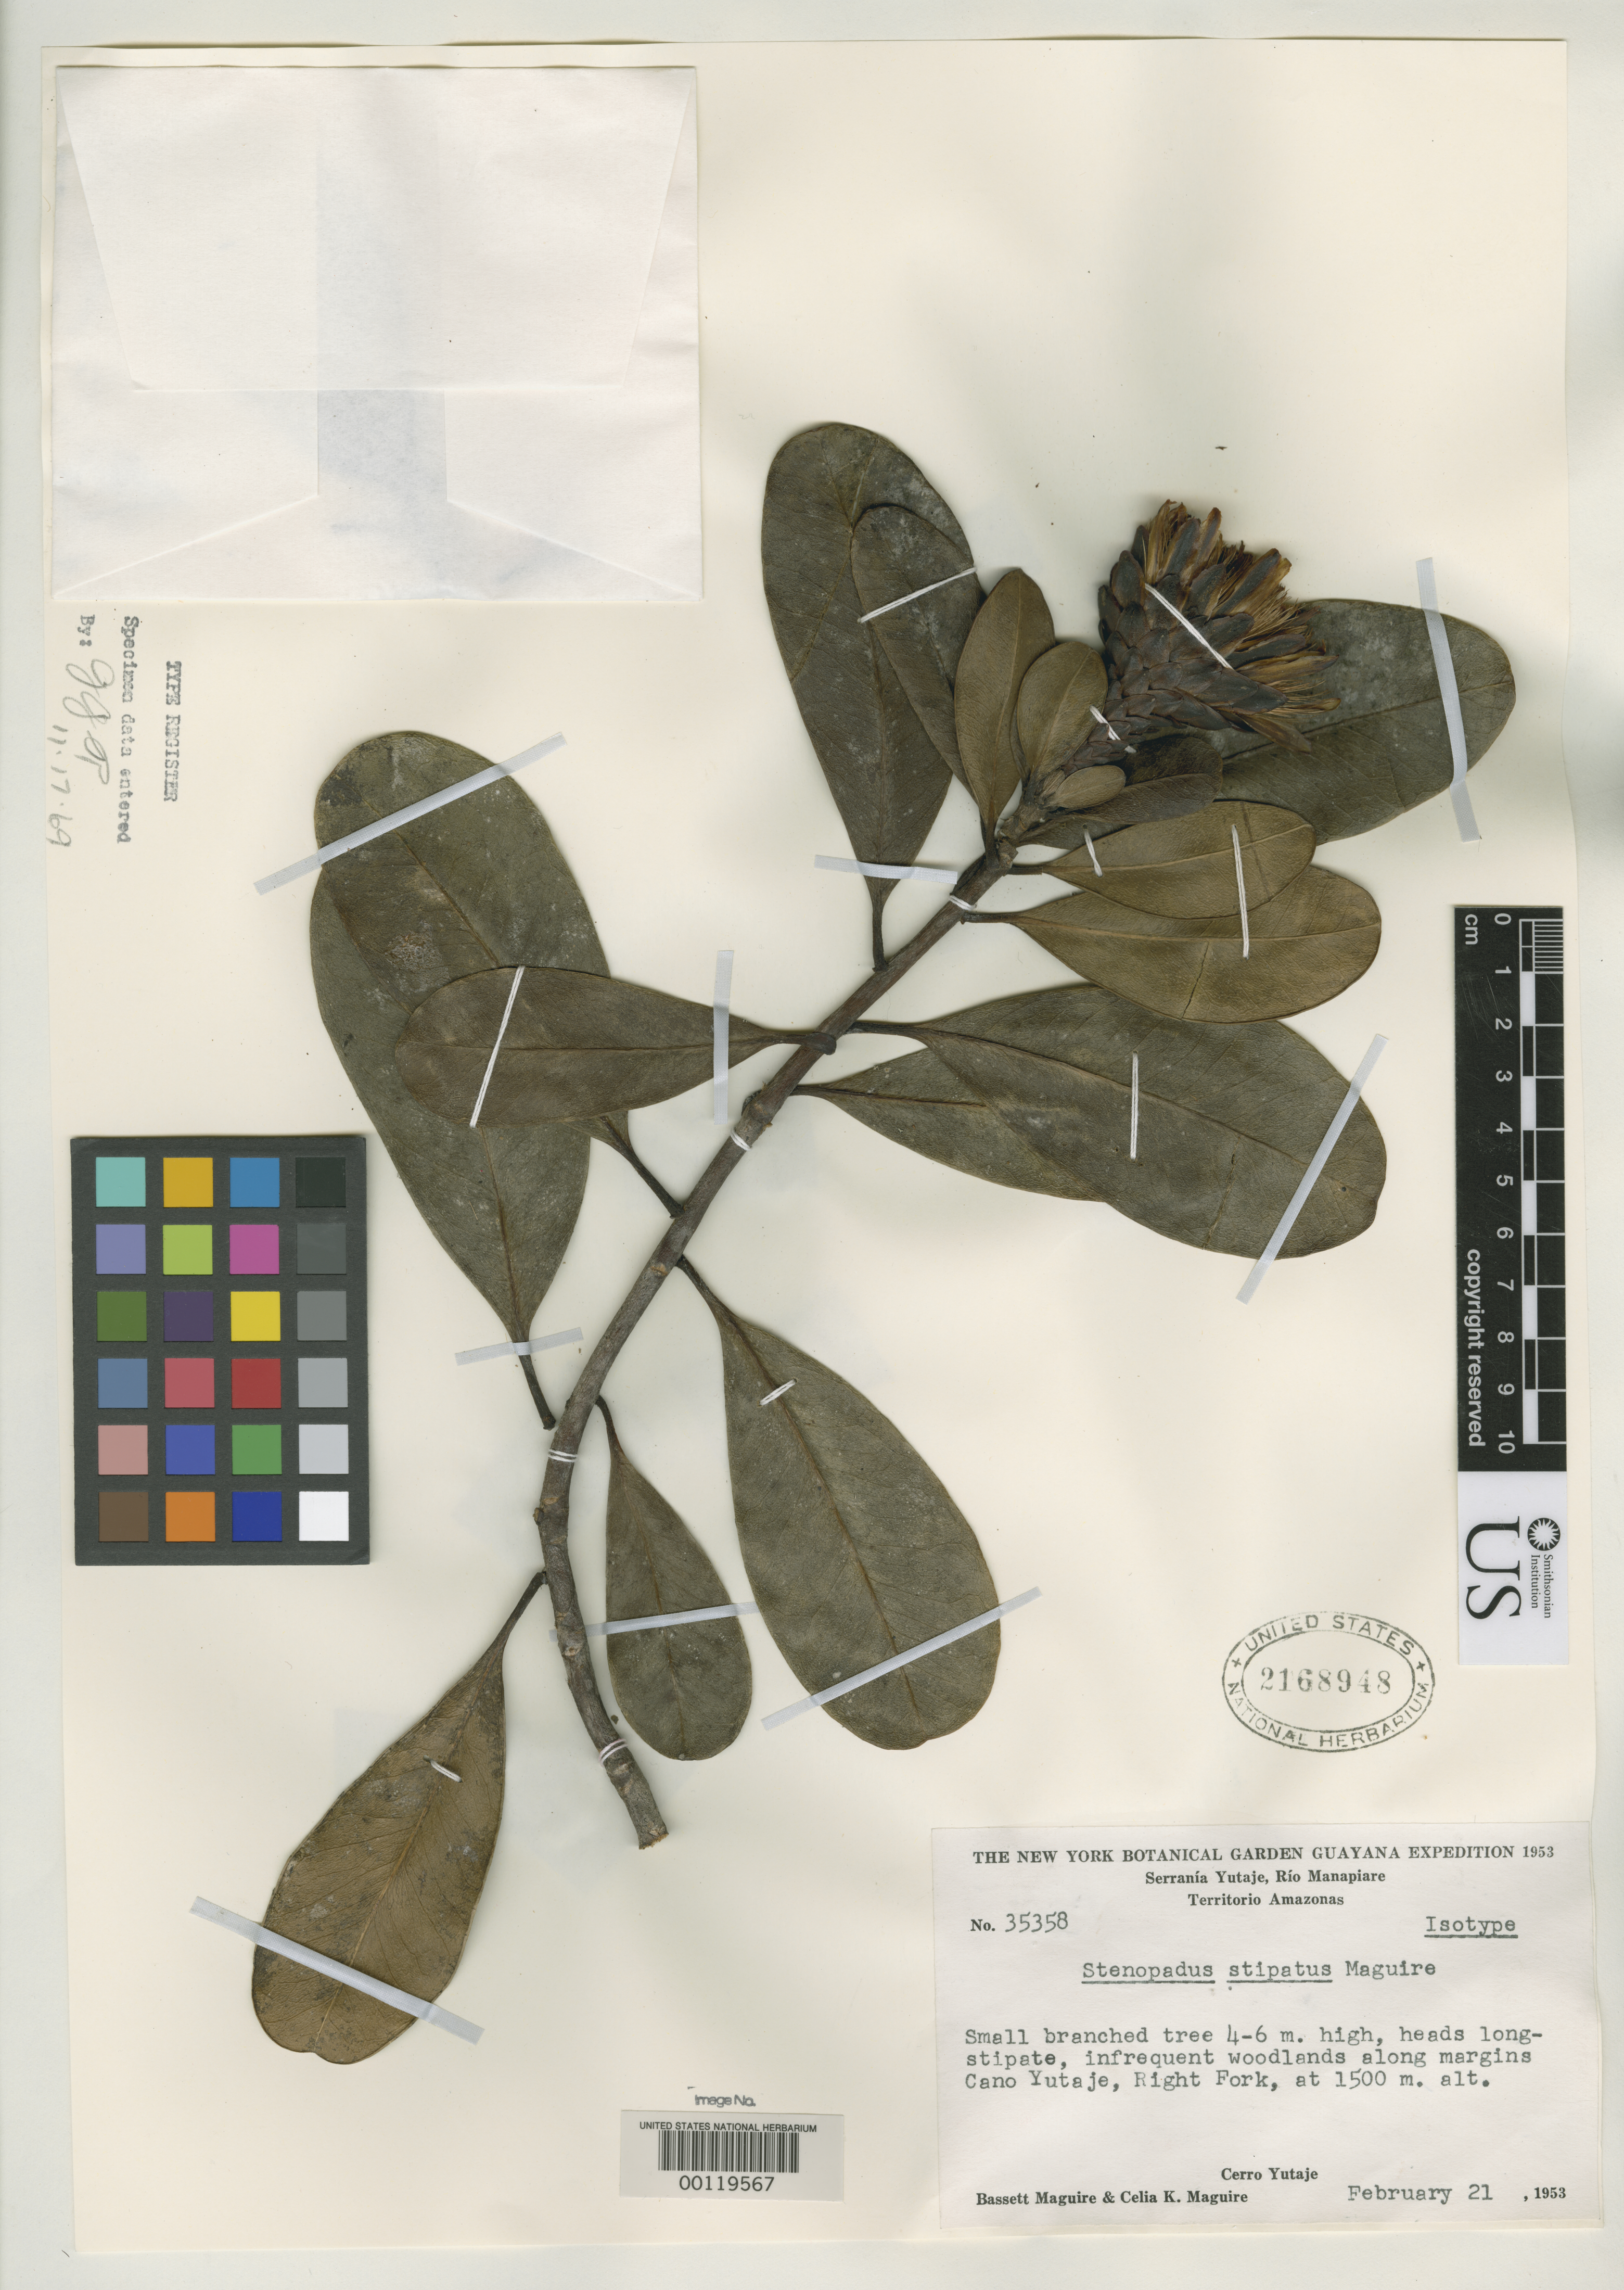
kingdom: Plantae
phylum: Tracheophyta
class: Magnoliopsida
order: Asterales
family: Asteraceae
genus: Stenopadus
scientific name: Stenopadus stipitatus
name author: Maguire & Wurdack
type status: Isotype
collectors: B. Maguire & C. K. Maguire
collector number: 35358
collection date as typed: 21 Feb 1953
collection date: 1953-02-21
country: Venezuela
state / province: Amazonas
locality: Rio Manapiare, right fork, Cano Yutaje.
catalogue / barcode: US 2168948